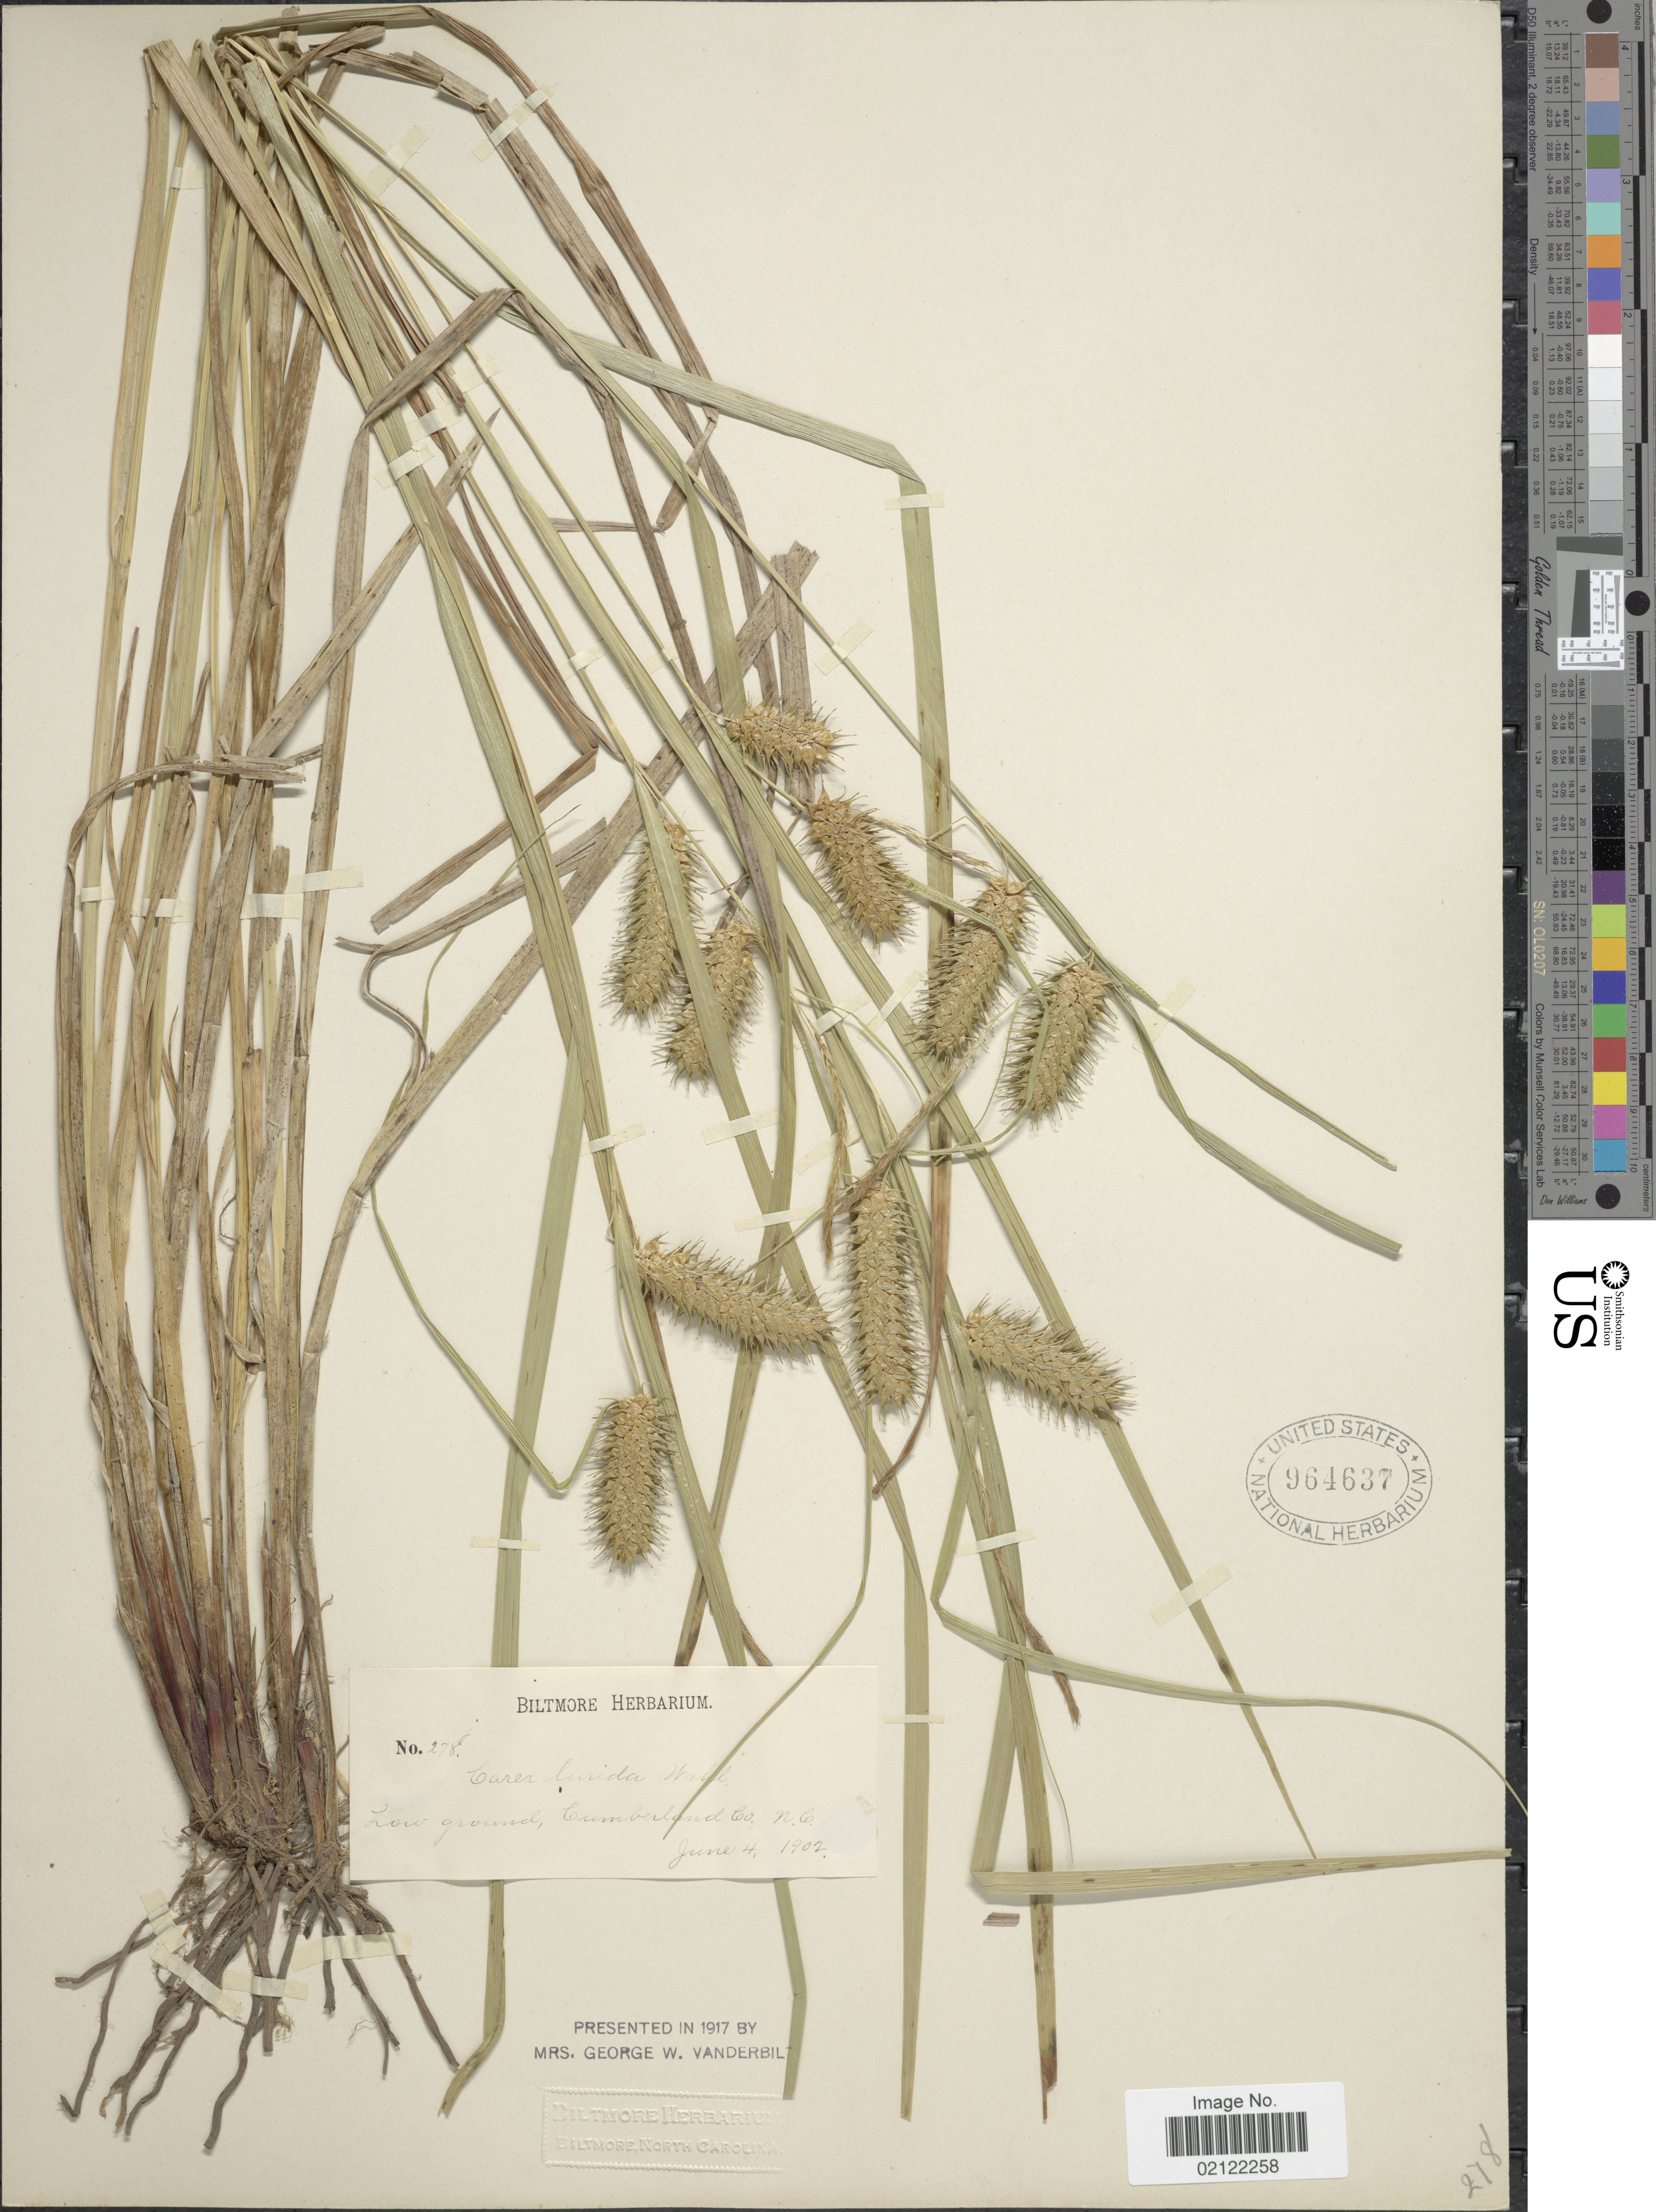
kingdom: Plantae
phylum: Tracheophyta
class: Liliopsida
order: Poales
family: Cyperaceae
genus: Carex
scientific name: Carex lurida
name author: Wahlenb.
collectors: ex herb. Biltmore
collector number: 278c*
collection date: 1902-06-04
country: United States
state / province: North Carolina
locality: Low ground, Cumberland Co., N.C.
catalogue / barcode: US 964637